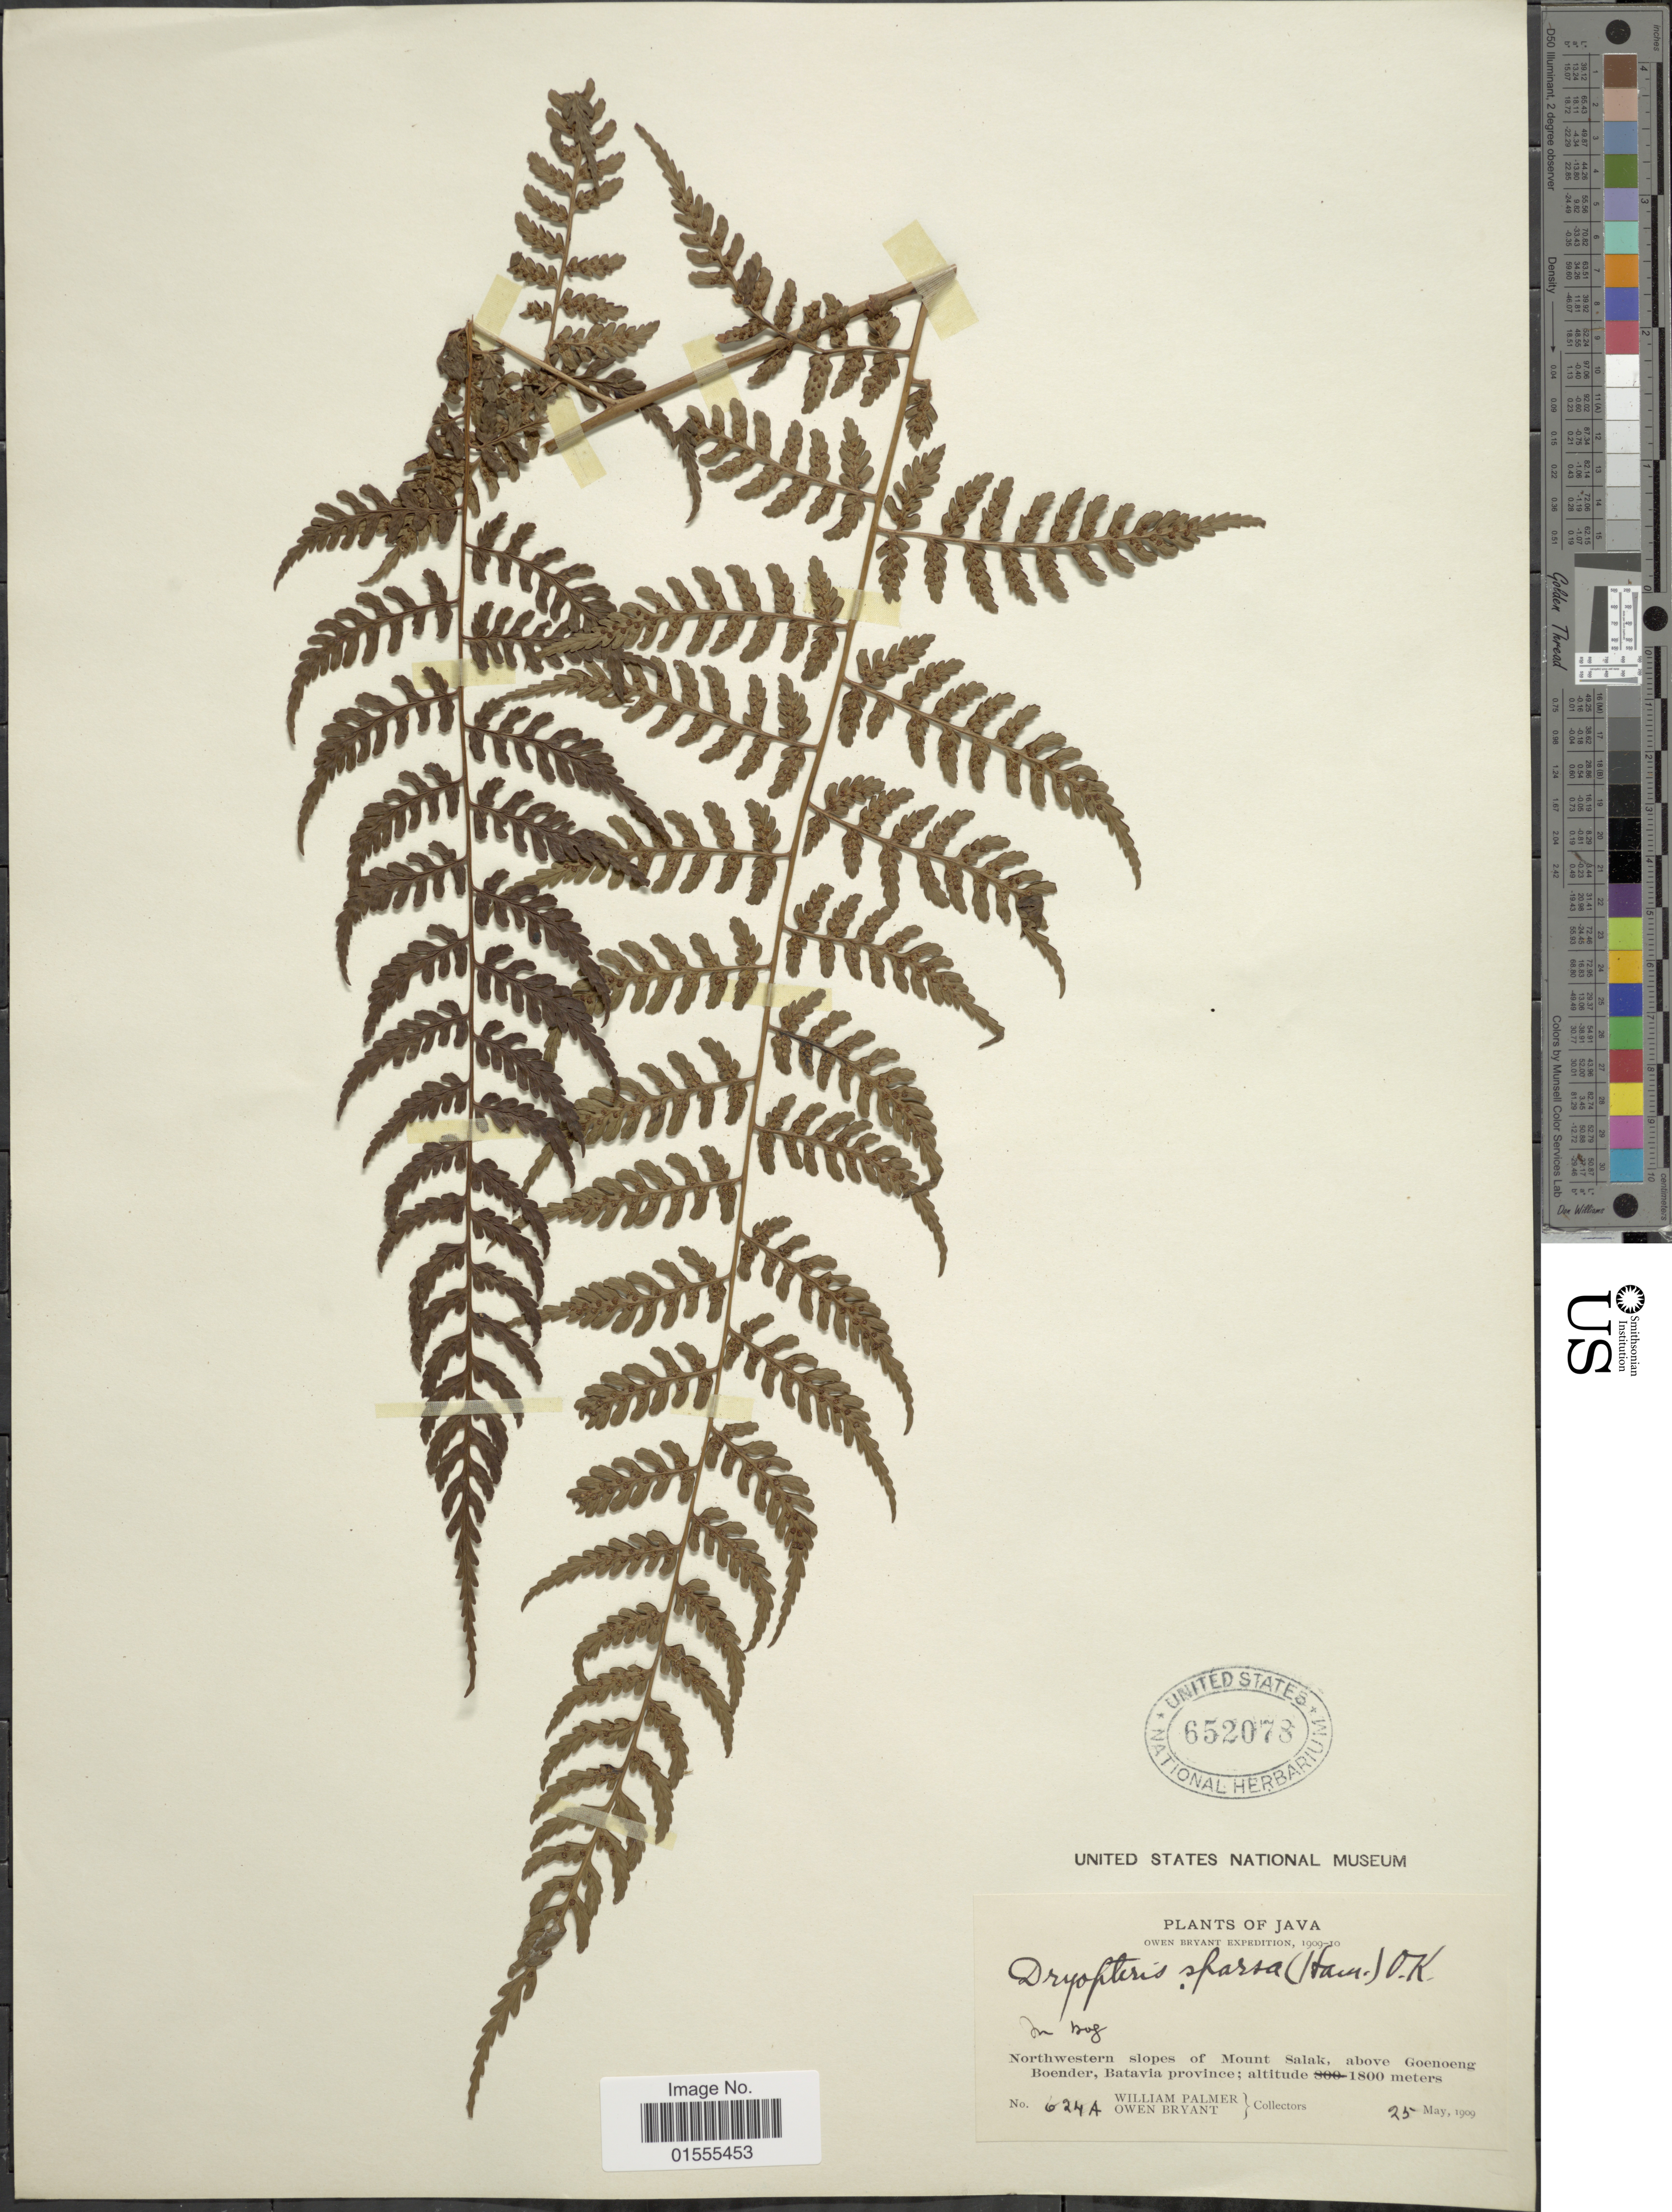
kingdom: Plantae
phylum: Tracheophyta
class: Polypodiopsida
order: Polypodiales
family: Dryopteridaceae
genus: Dryopteris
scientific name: Dryopteris purpurascens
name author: (Blume) Christ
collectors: W. Palmer & O. Bryant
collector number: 624A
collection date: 1909-05-25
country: Indonesia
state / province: Java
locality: Northwestern slopes of Mount Salak, above Goenoeng Boender, Batavia province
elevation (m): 1800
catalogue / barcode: US 652078